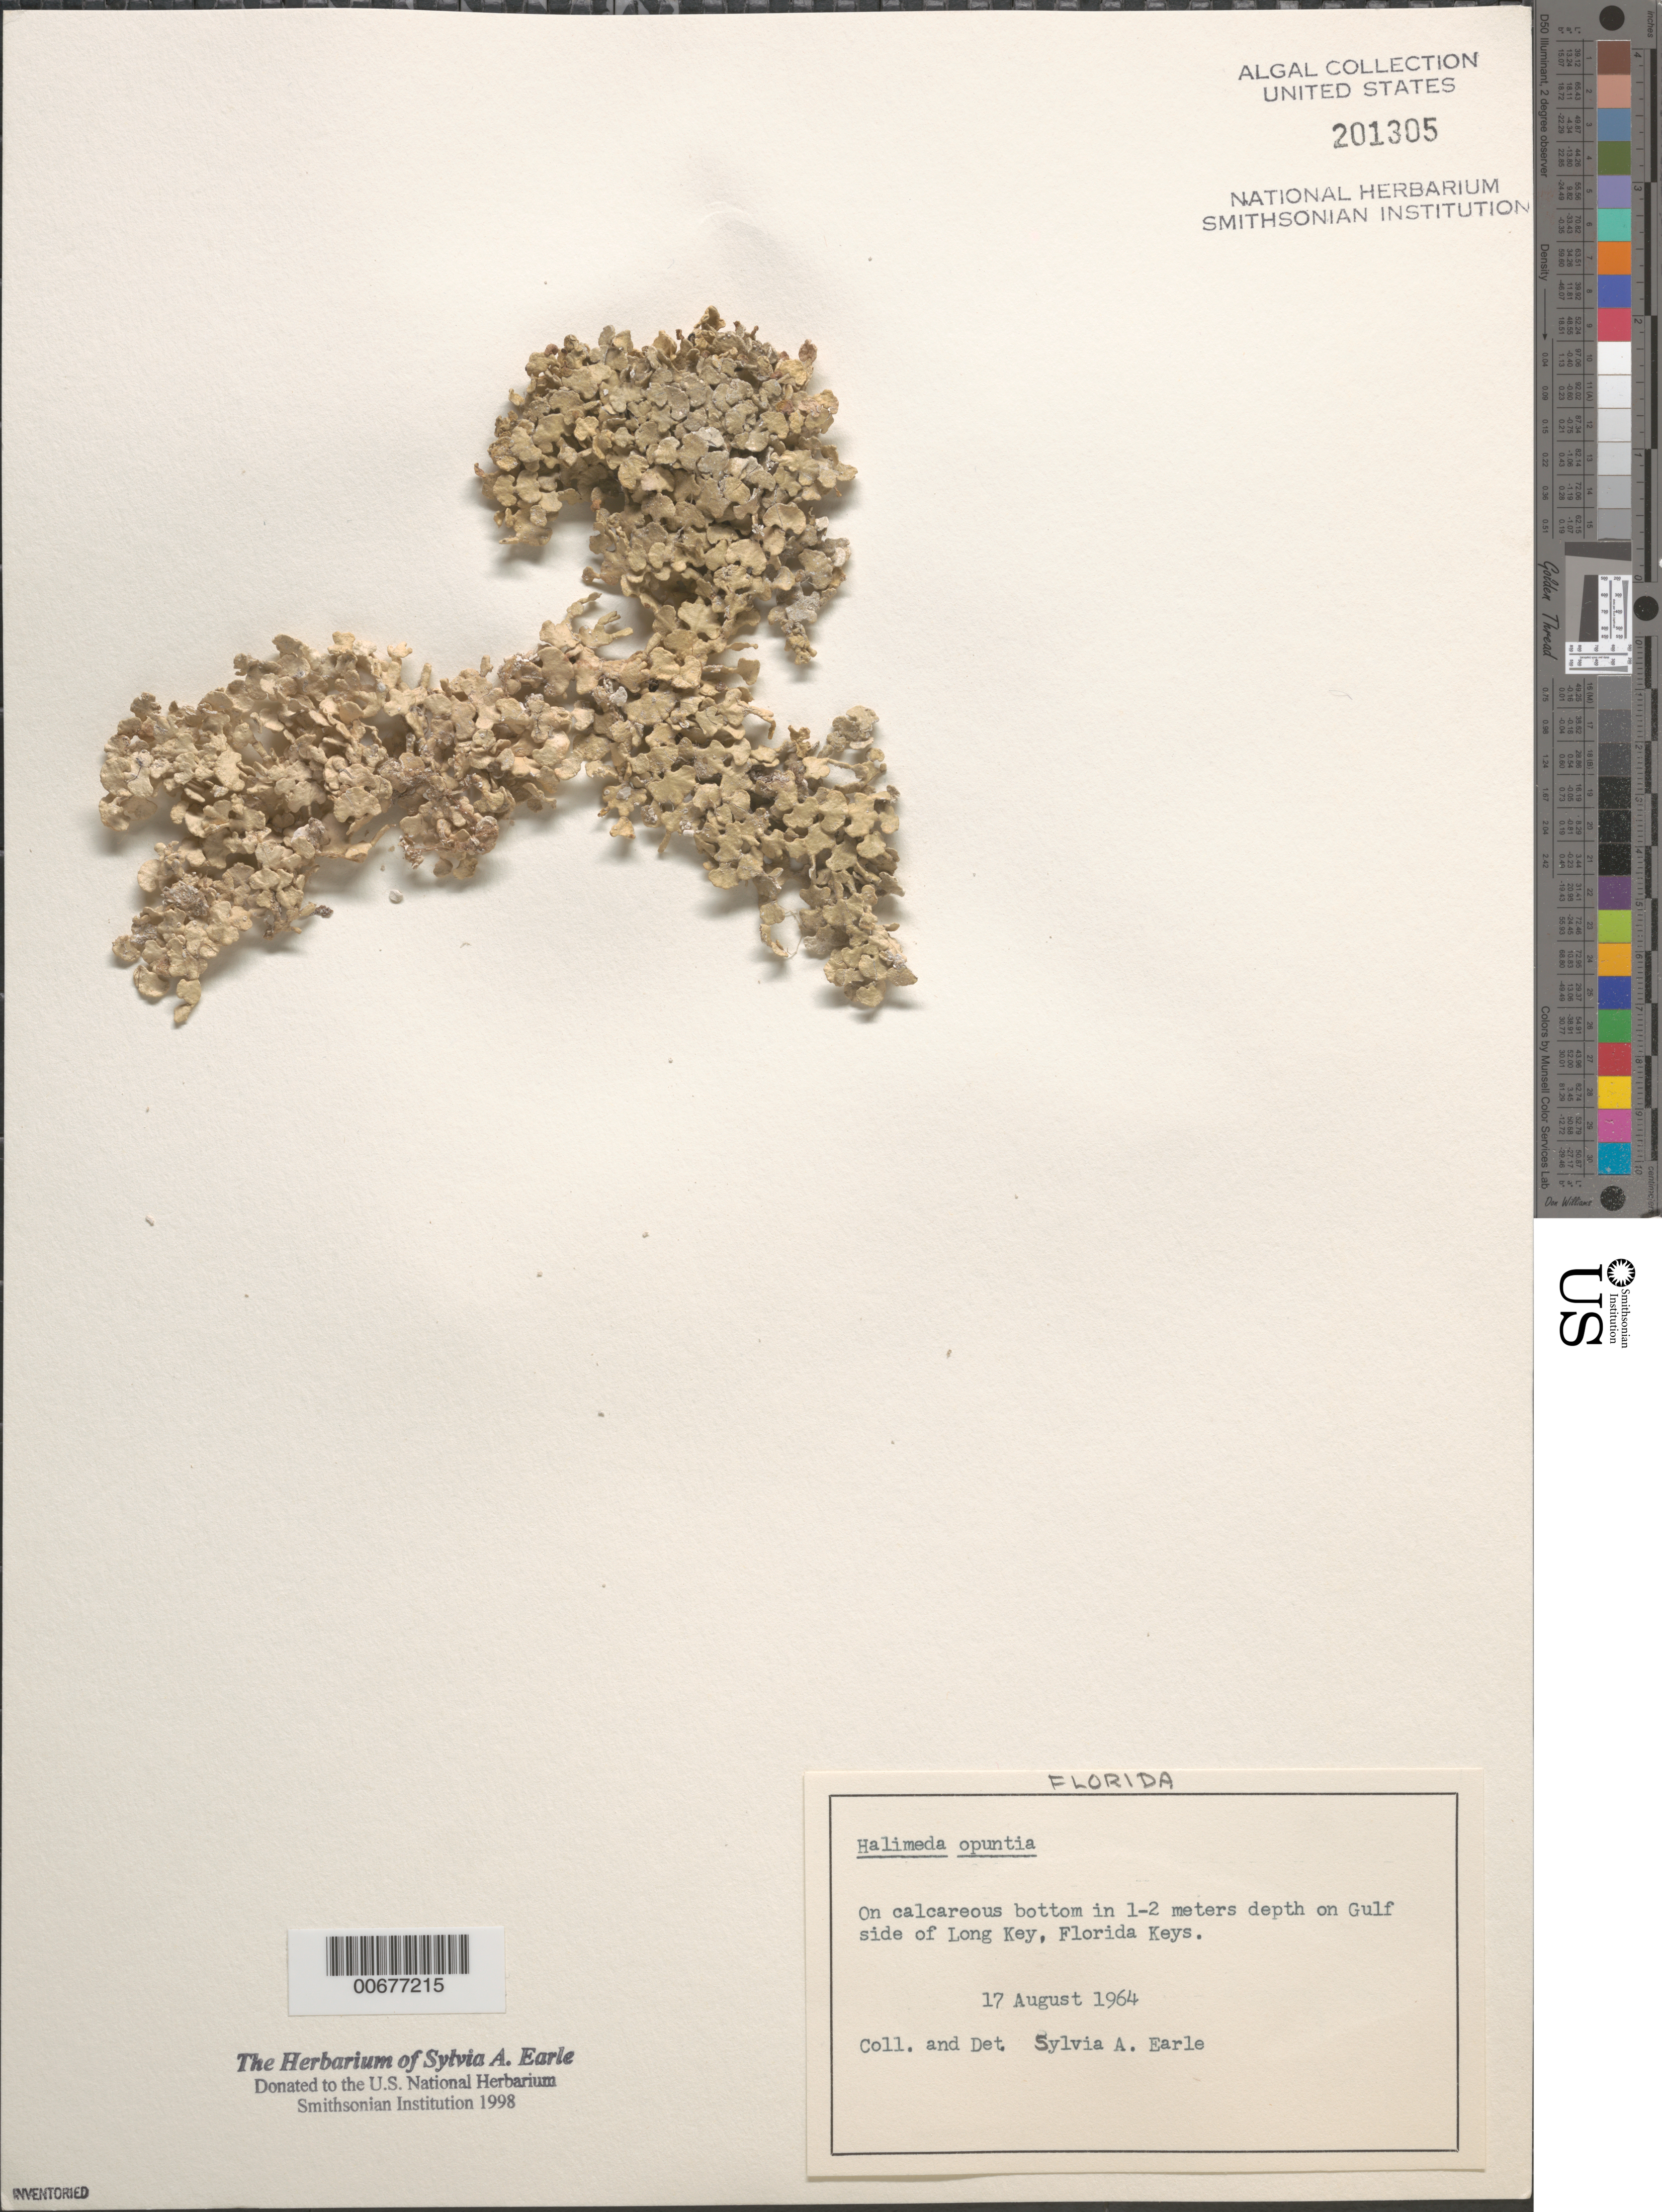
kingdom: Plantae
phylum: Chlorophyta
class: Ulvophyceae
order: Bryopsidales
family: Halimedaceae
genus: Halimeda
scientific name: Halimeda opuntia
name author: (L.) J.V.Lamouroux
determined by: Earle, S. A.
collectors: S. A. Earle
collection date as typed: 17 Aug 1964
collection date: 1964-08-17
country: United States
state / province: Florida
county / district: Monroe County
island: Long Key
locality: Gulf of Mexico side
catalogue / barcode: US 201305